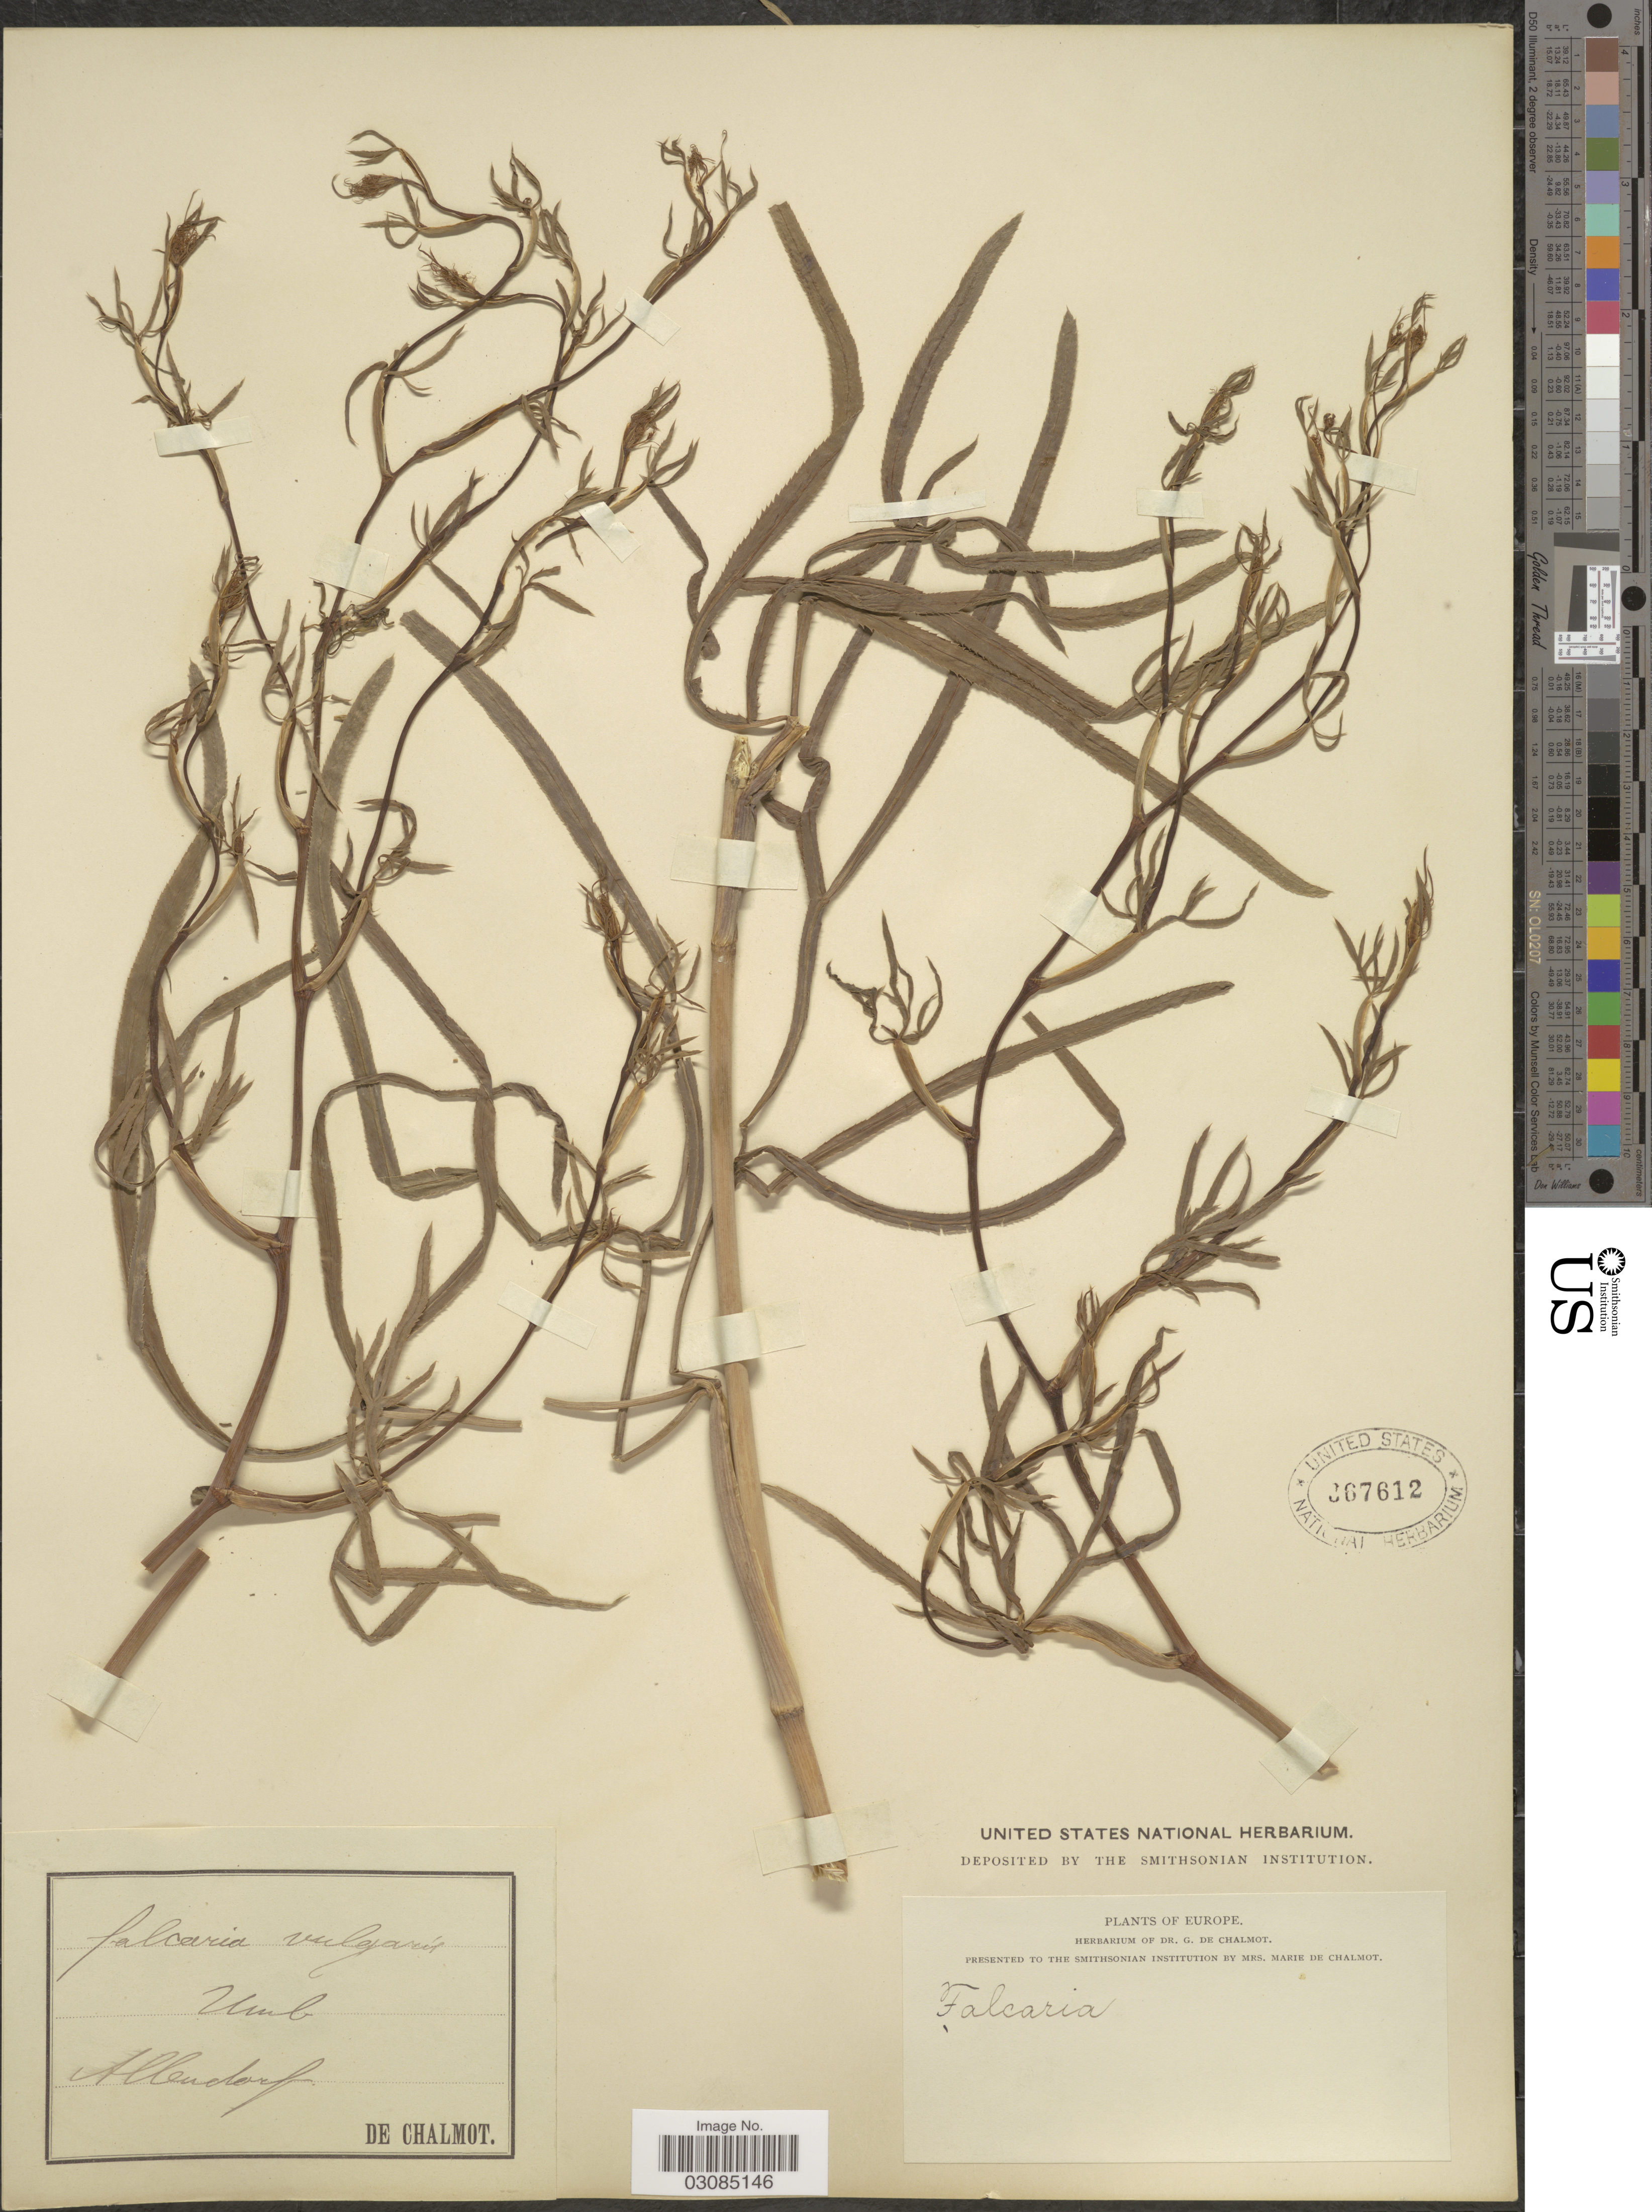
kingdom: Plantae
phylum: Tracheophyta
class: Magnoliopsida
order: Apiales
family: Apiaceae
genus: Falcaria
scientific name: Falcaria vulgaris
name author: Bernh.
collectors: G. de Chalmot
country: Germany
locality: Allendorf. Europe.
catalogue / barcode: US 367612